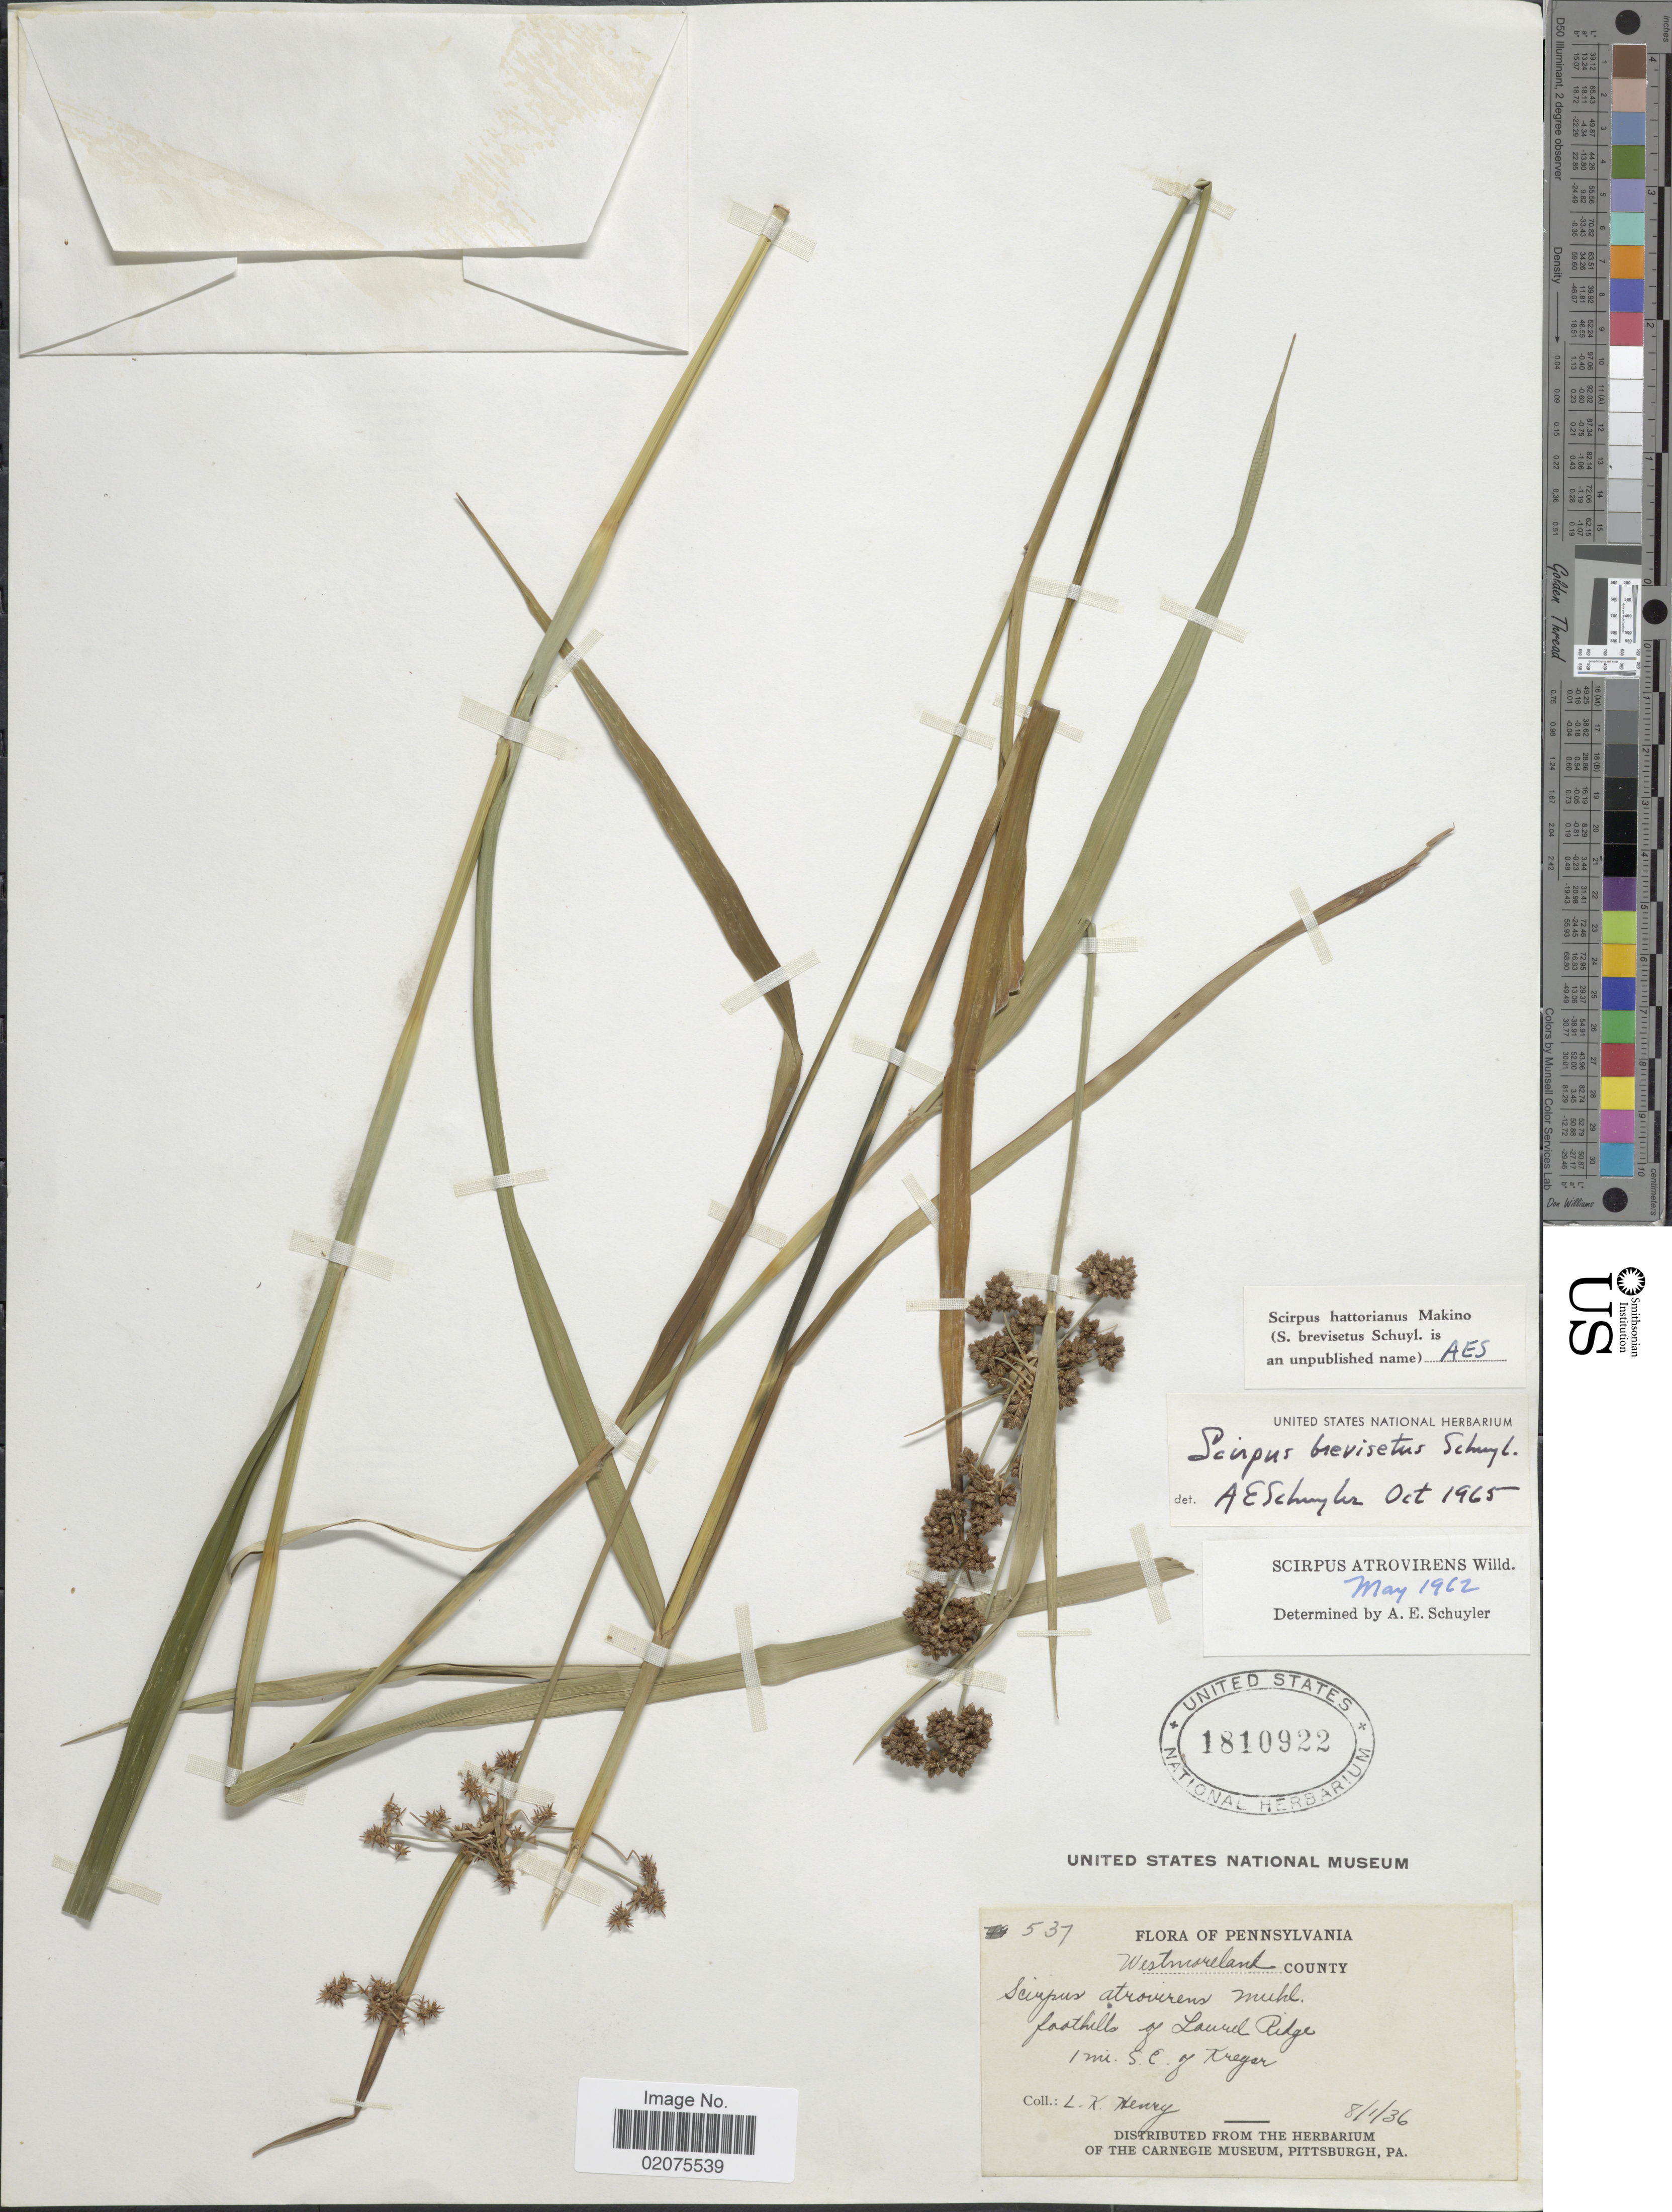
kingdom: Plantae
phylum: Tracheophyta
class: Liliopsida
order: Poales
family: Cyperaceae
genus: Scirpus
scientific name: Scirpus hattorianus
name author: Makino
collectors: L. K. Henry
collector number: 537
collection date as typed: Transcribed d/m/y: 1/8/36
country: United States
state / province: Pennsylvania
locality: Westmoreland County. Foothills of Laurel Ridge. 1 mi. S. E. of Kregar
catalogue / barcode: US 1810922